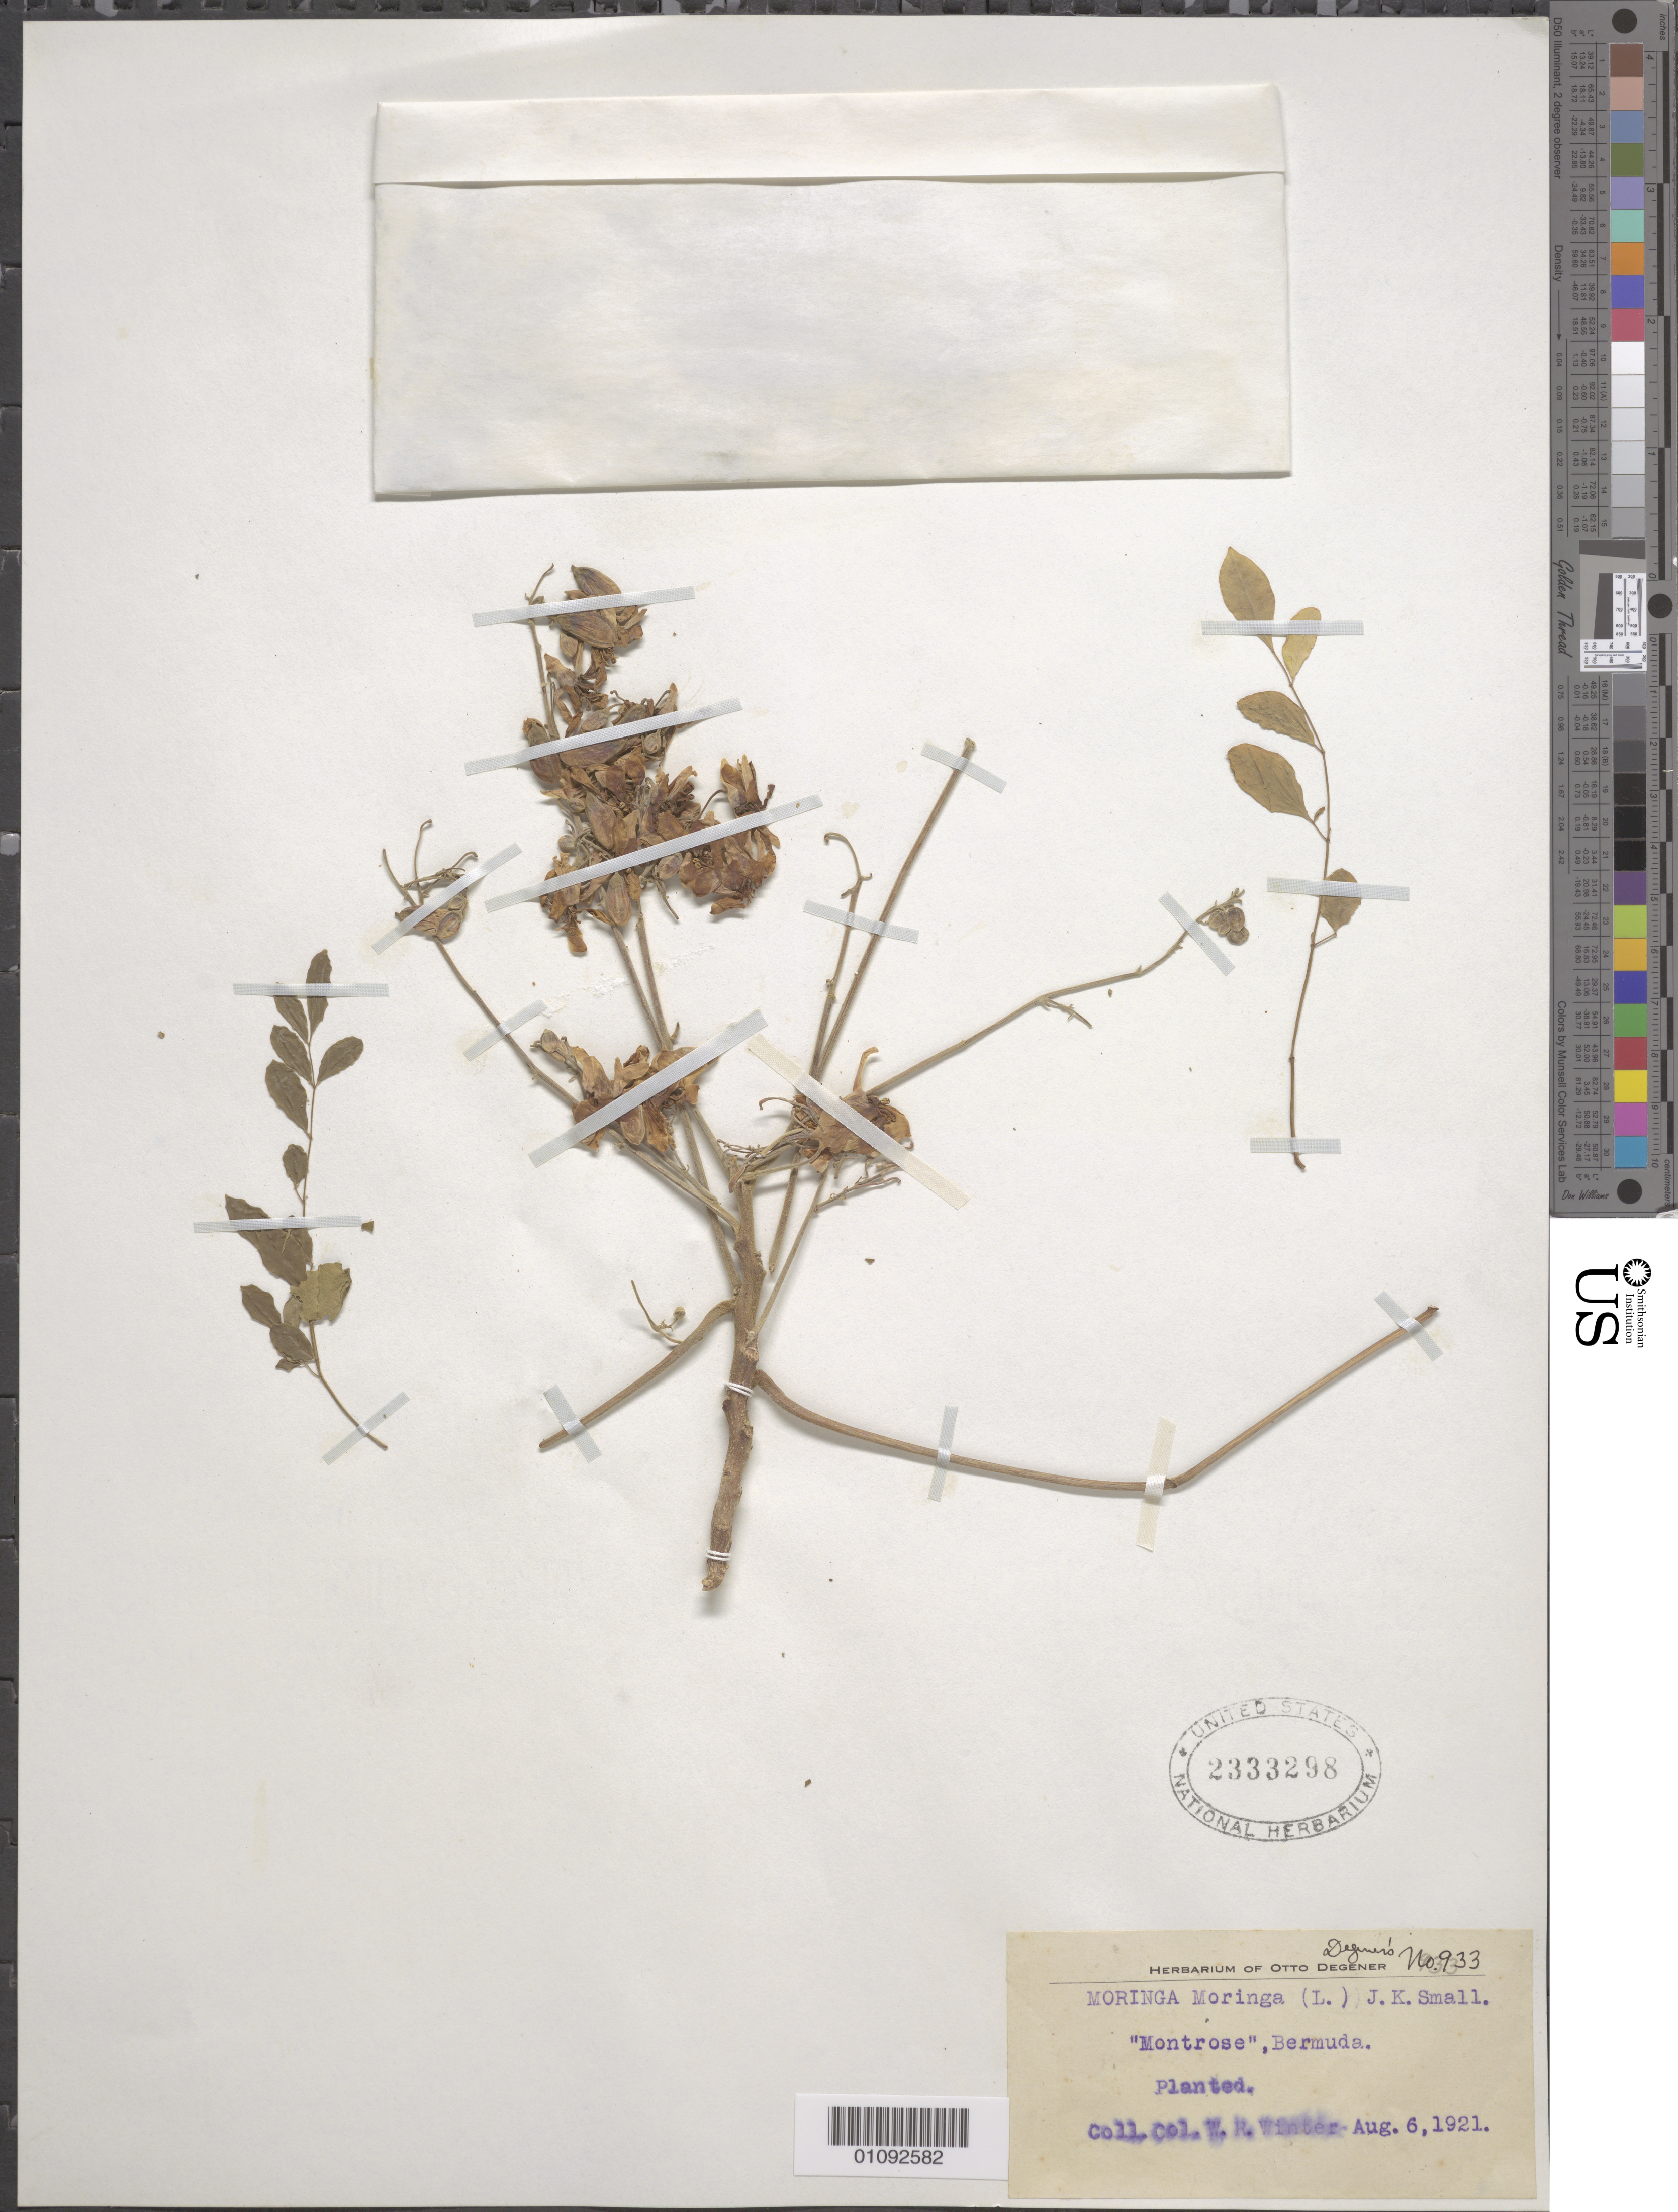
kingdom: Plantae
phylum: Tracheophyta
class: Magnoliopsida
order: Brassicales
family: Moringaceae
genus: Moringa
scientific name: Moringa oleifera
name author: Lam.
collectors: O. Degener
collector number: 933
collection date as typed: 06 Aug 1921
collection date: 1921-08-06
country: Bermuda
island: Bermuda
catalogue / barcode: US 2333298